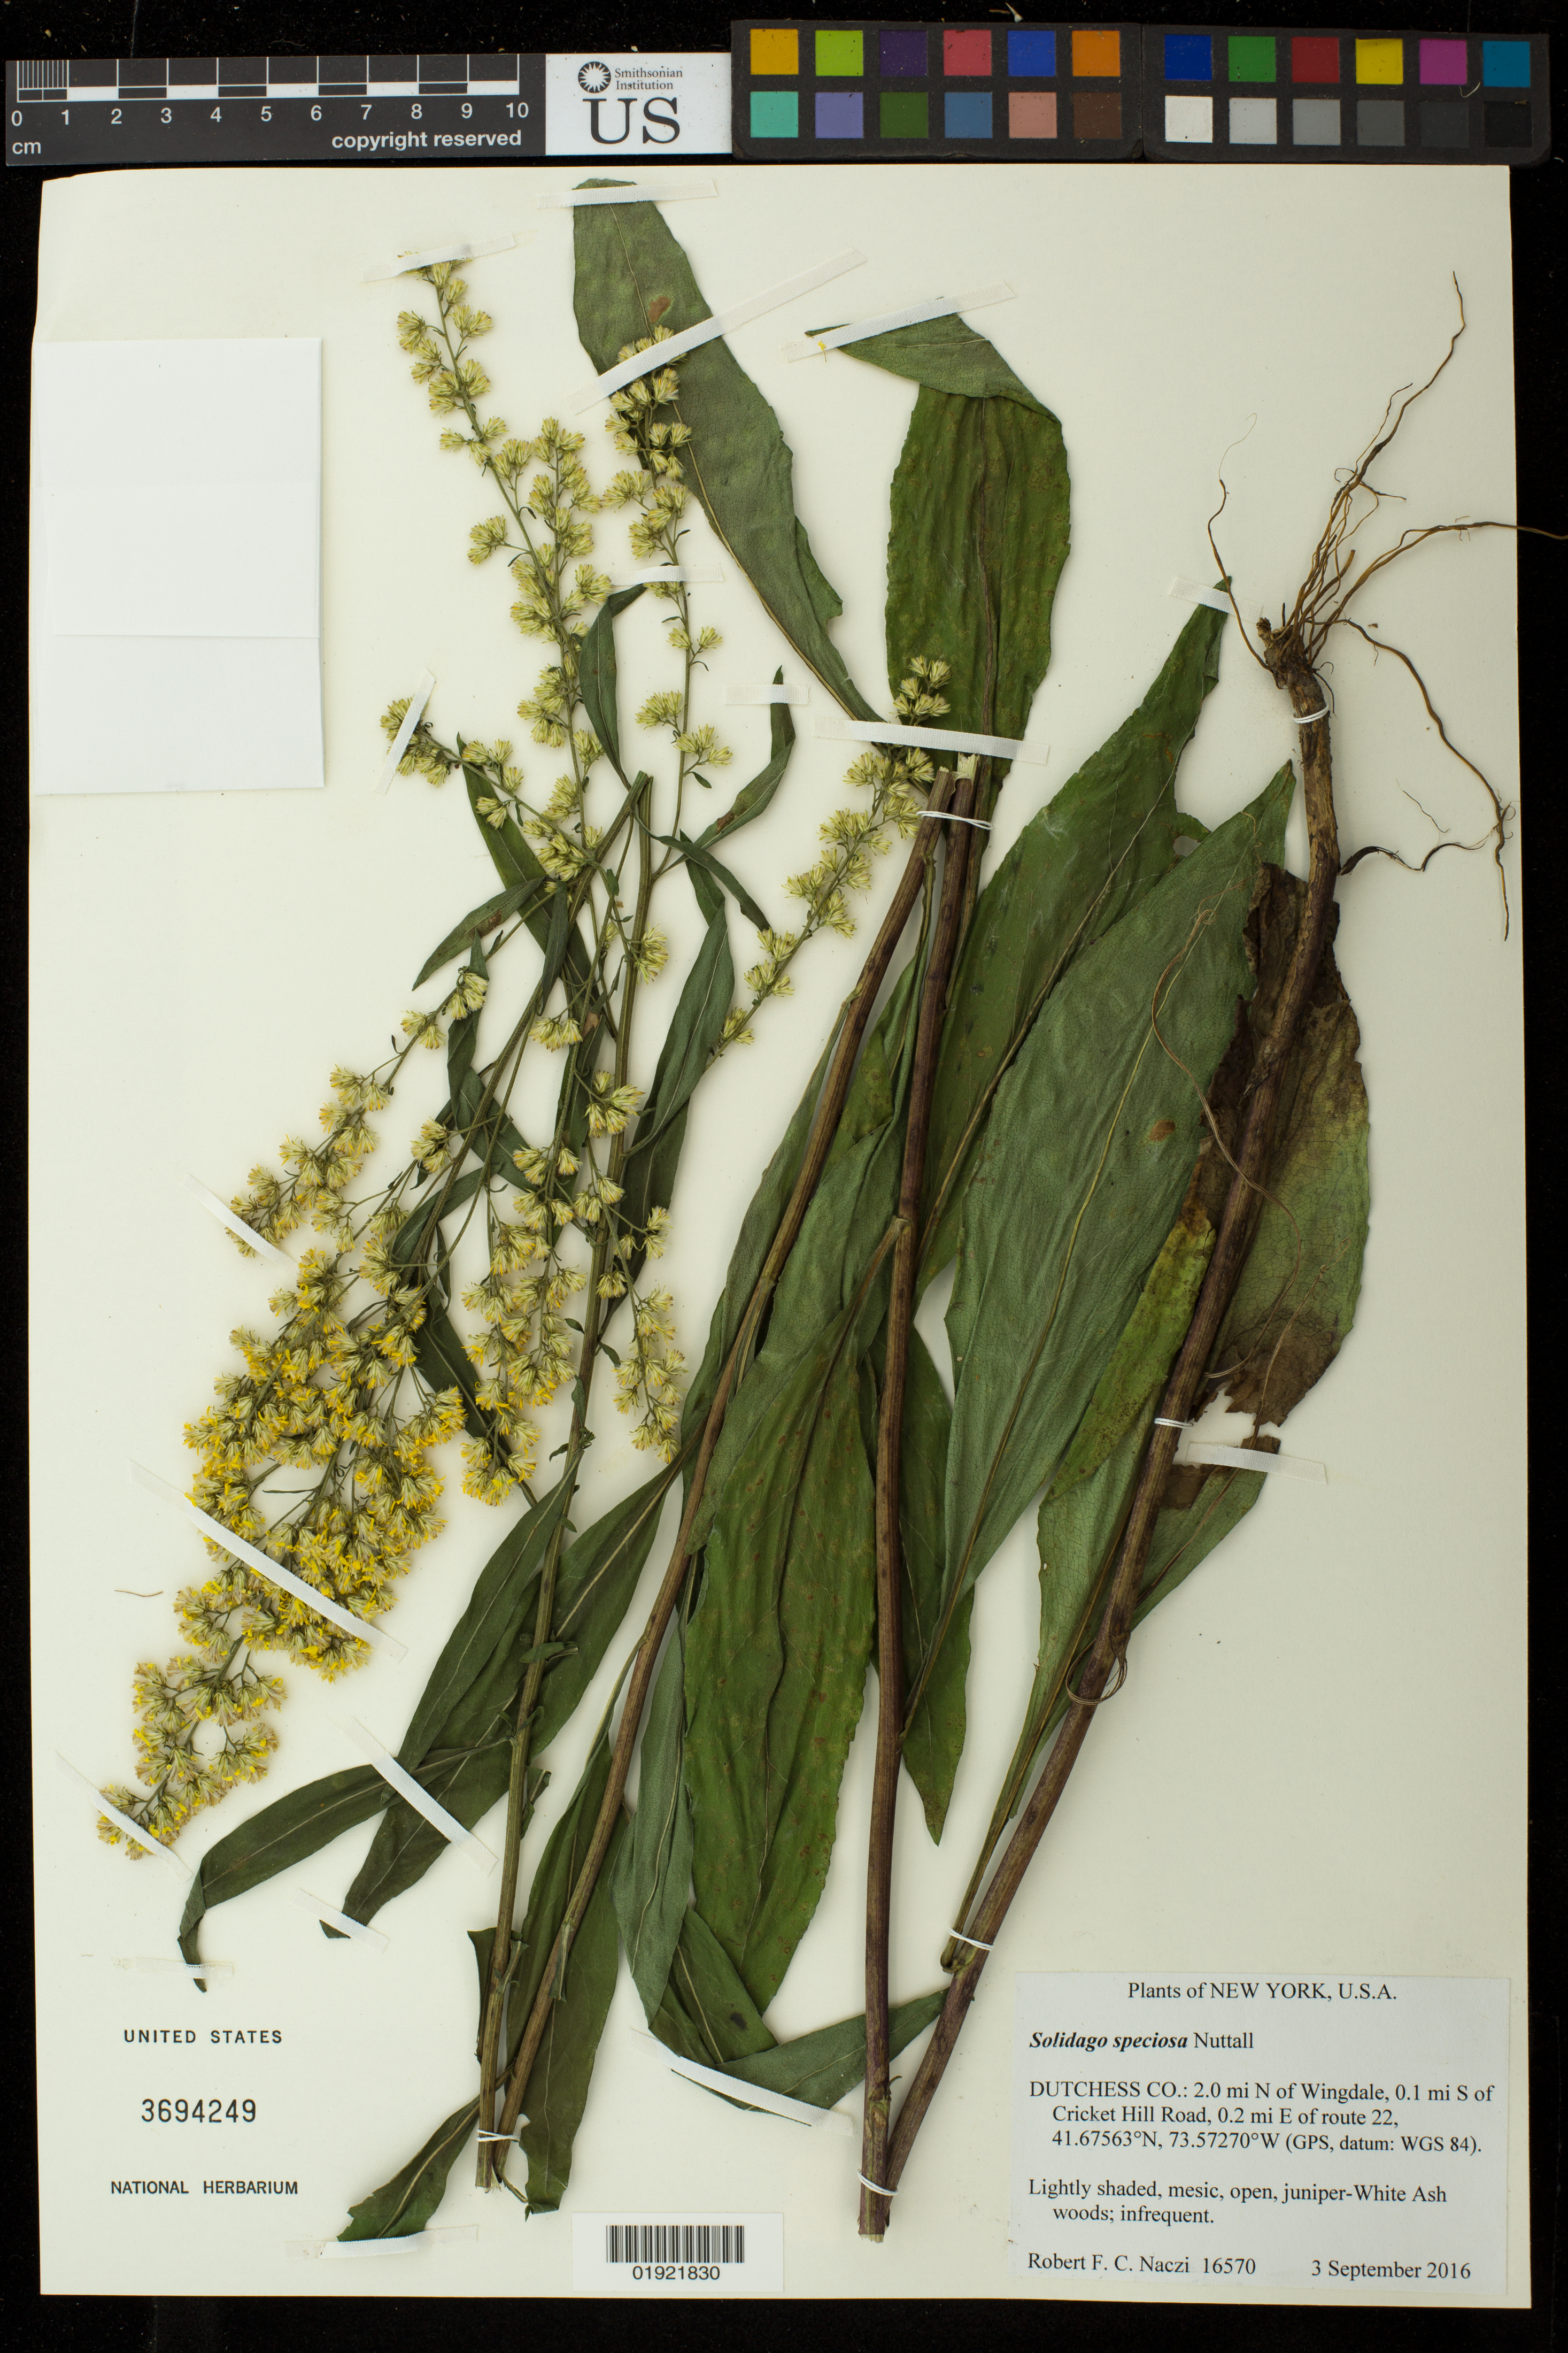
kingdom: Plantae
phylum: Tracheophyta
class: Magnoliopsida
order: Asterales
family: Asteraceae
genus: Solidago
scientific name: Solidago speciosa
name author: Nutt.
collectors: R. F. C. Naczi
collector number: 16570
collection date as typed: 3 September 2016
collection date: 2016-09-03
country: United States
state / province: New York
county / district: Dutchess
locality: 2.0 mi N of Wingdale, 01. mi S of Cricket Hill Road, 0.2 mi E of route 22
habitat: Lightly shaded, mesic, open, juniper-White Ash woods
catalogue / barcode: US 3694249